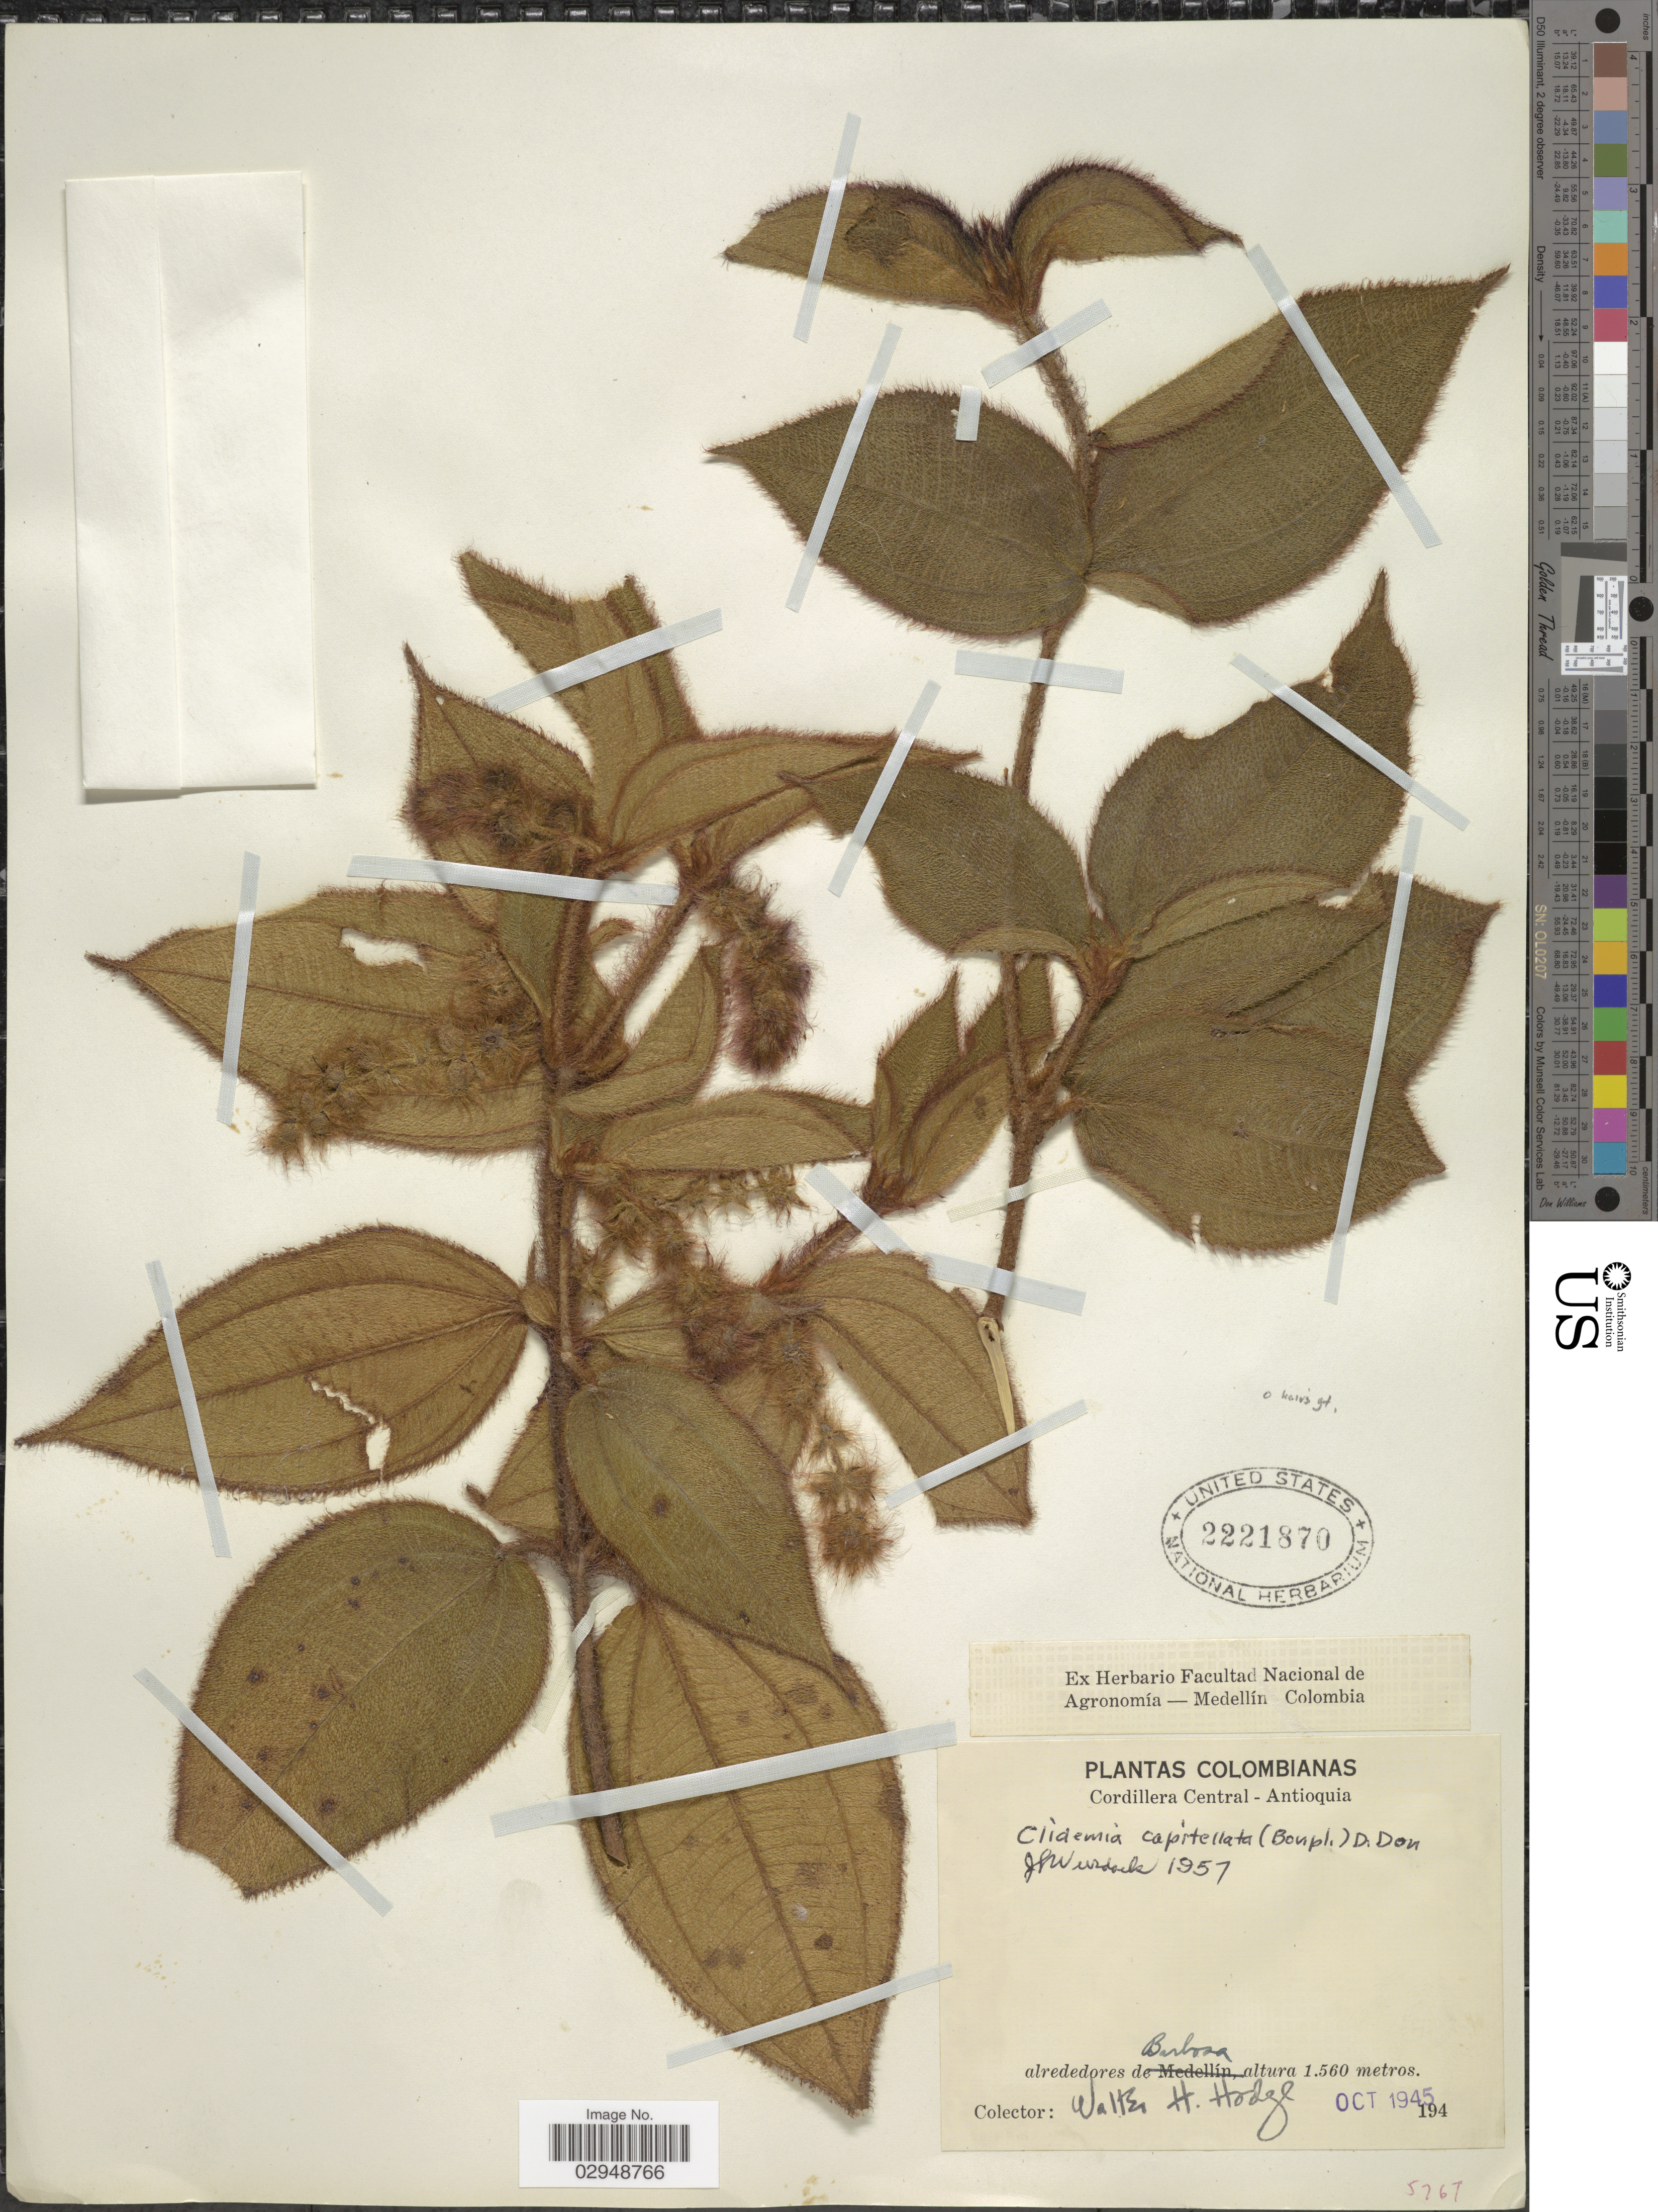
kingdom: Plantae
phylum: Tracheophyta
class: Magnoliopsida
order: Myrtales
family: Melastomataceae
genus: Clidemia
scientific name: Clidemia capitellata var. dependens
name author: (Pav. & D. Don) J.F. Macbr.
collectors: W. Hodge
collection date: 1945-10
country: Colombia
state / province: Antioquia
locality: Cordillera Central - Antioquia. Alrededores Barbosa.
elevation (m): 1560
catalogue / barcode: US 2221870